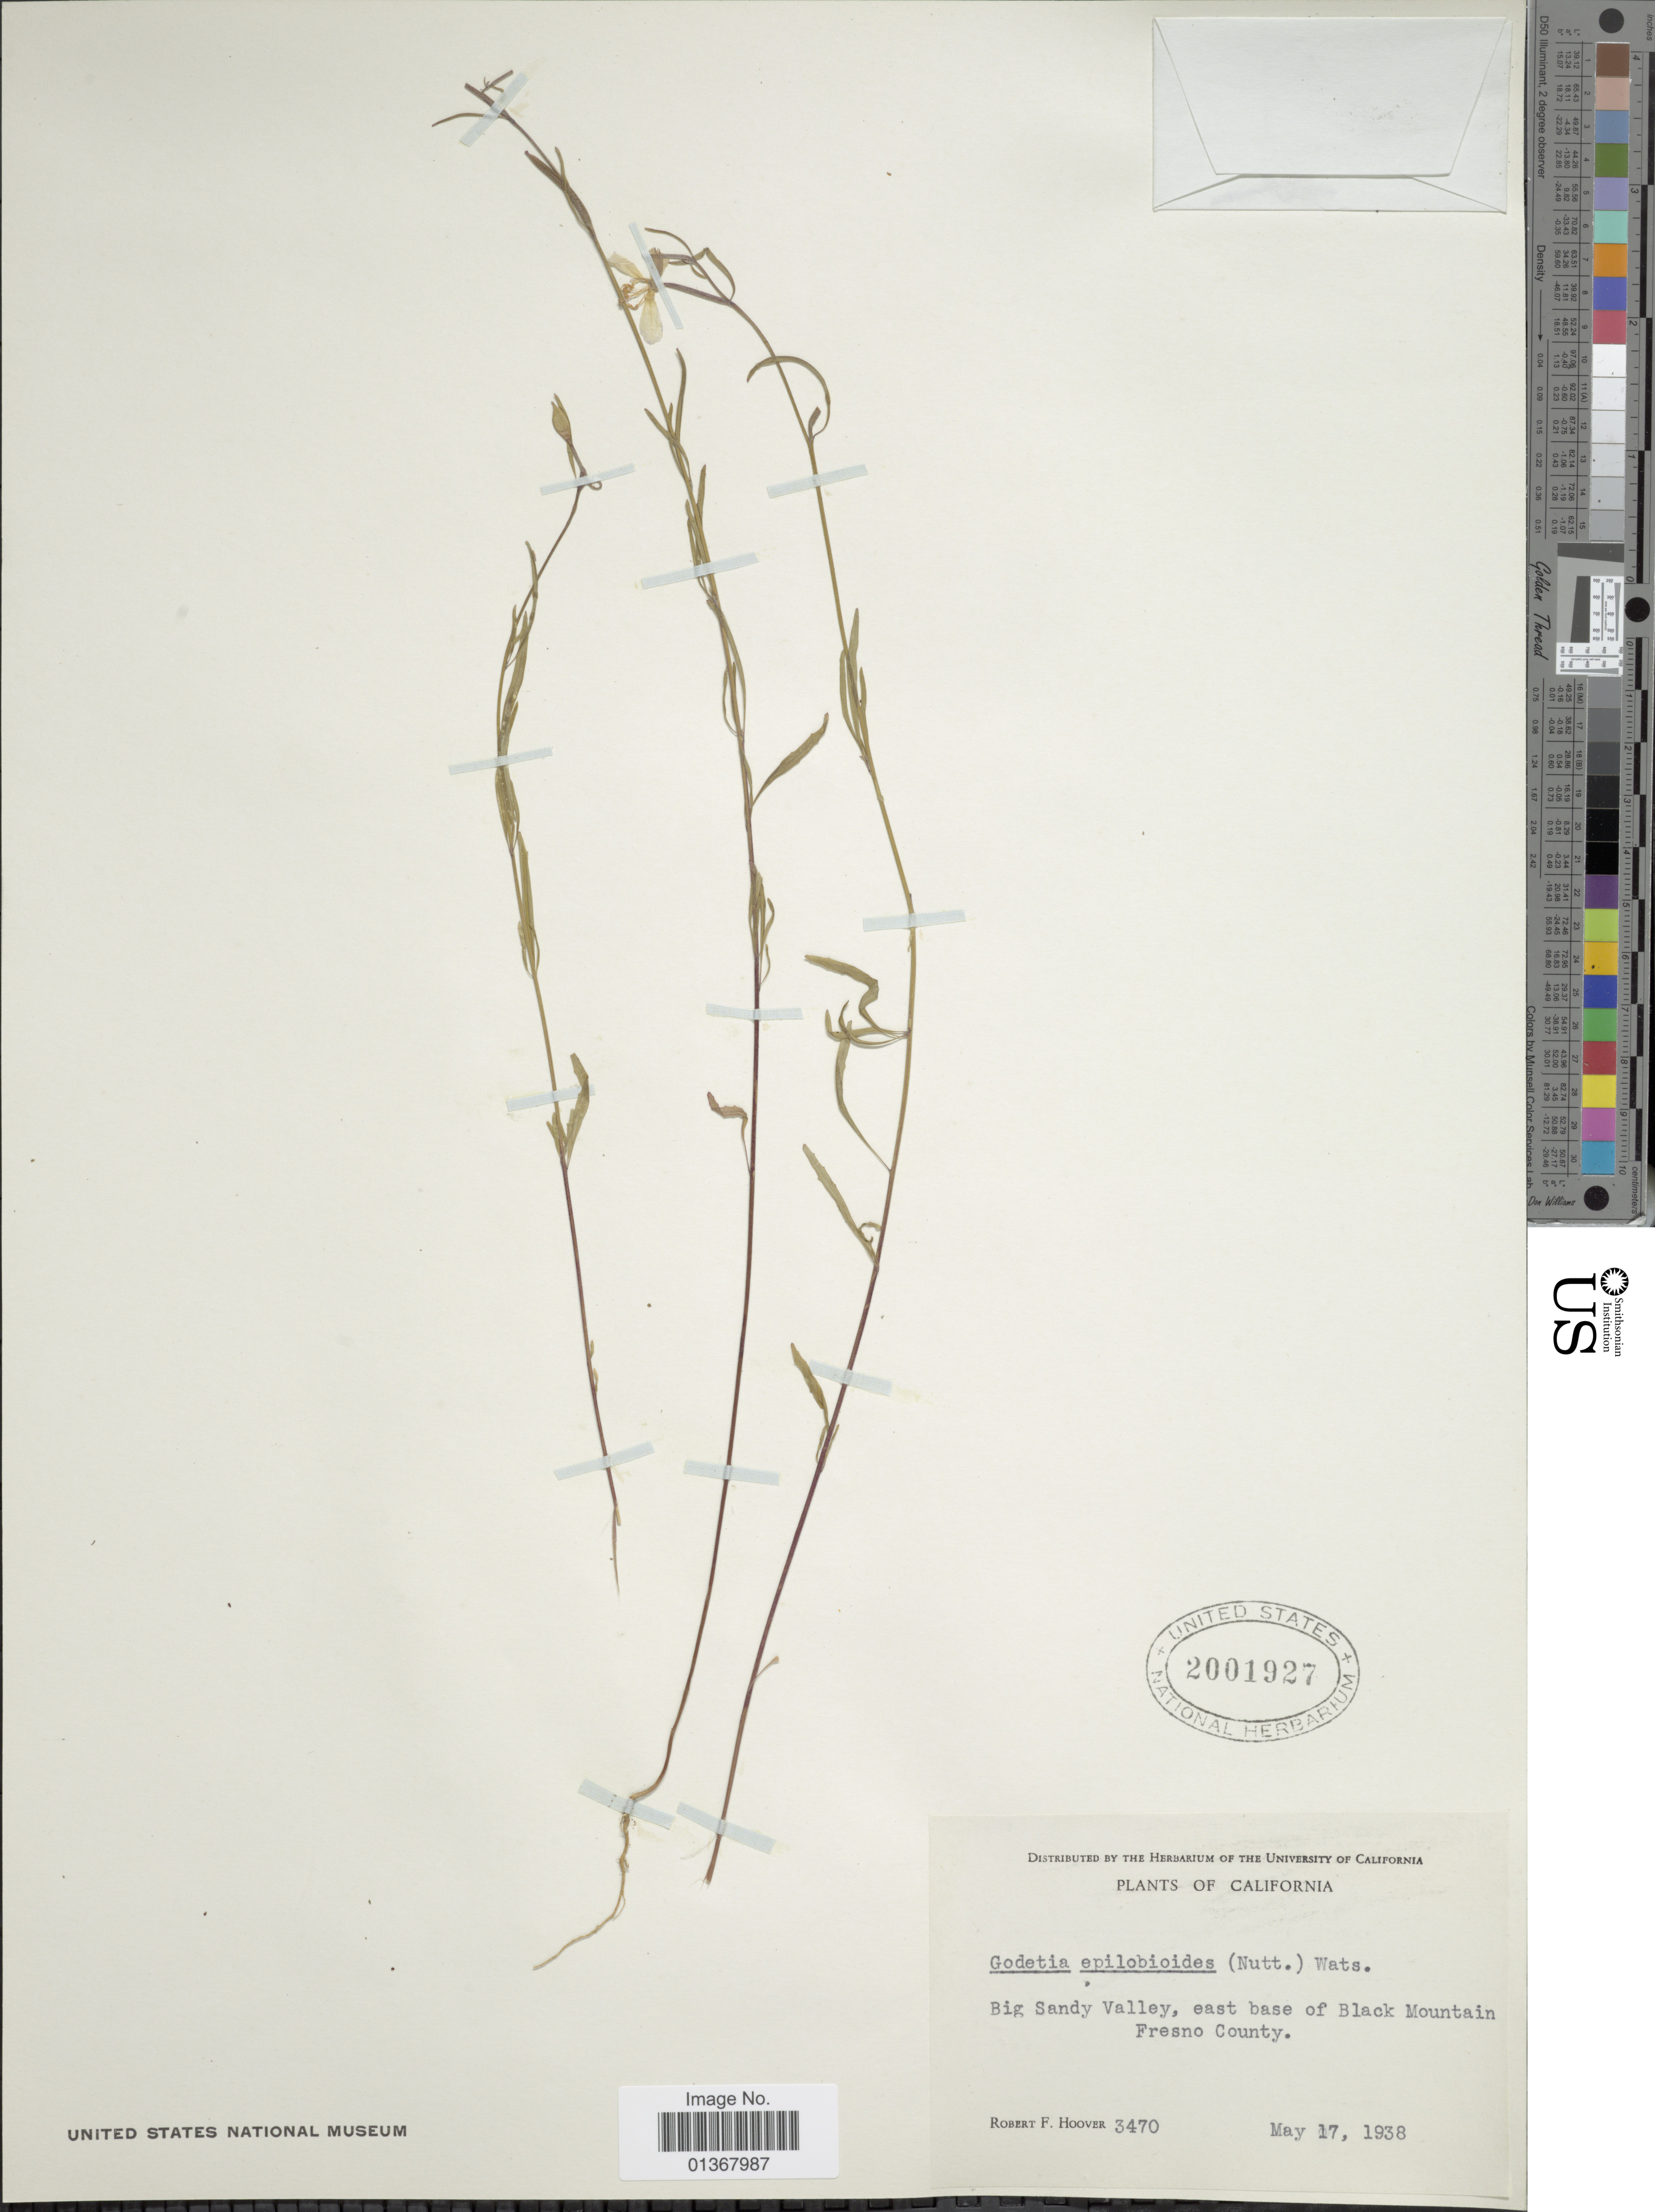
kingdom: Plantae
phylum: Tracheophyta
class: Magnoliopsida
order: Myrtales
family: Onagraceae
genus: Clarkia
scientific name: Clarkia epilobioides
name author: (Nutt. ex Torr. & A. Gray) A. Nelson & J.F. Macbr.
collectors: R. F. Hoover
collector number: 3470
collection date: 1938-05-17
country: United States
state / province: California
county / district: Fresno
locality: Big Sandy Valley, east base of Black Mountain Fresno County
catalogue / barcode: US 2001927